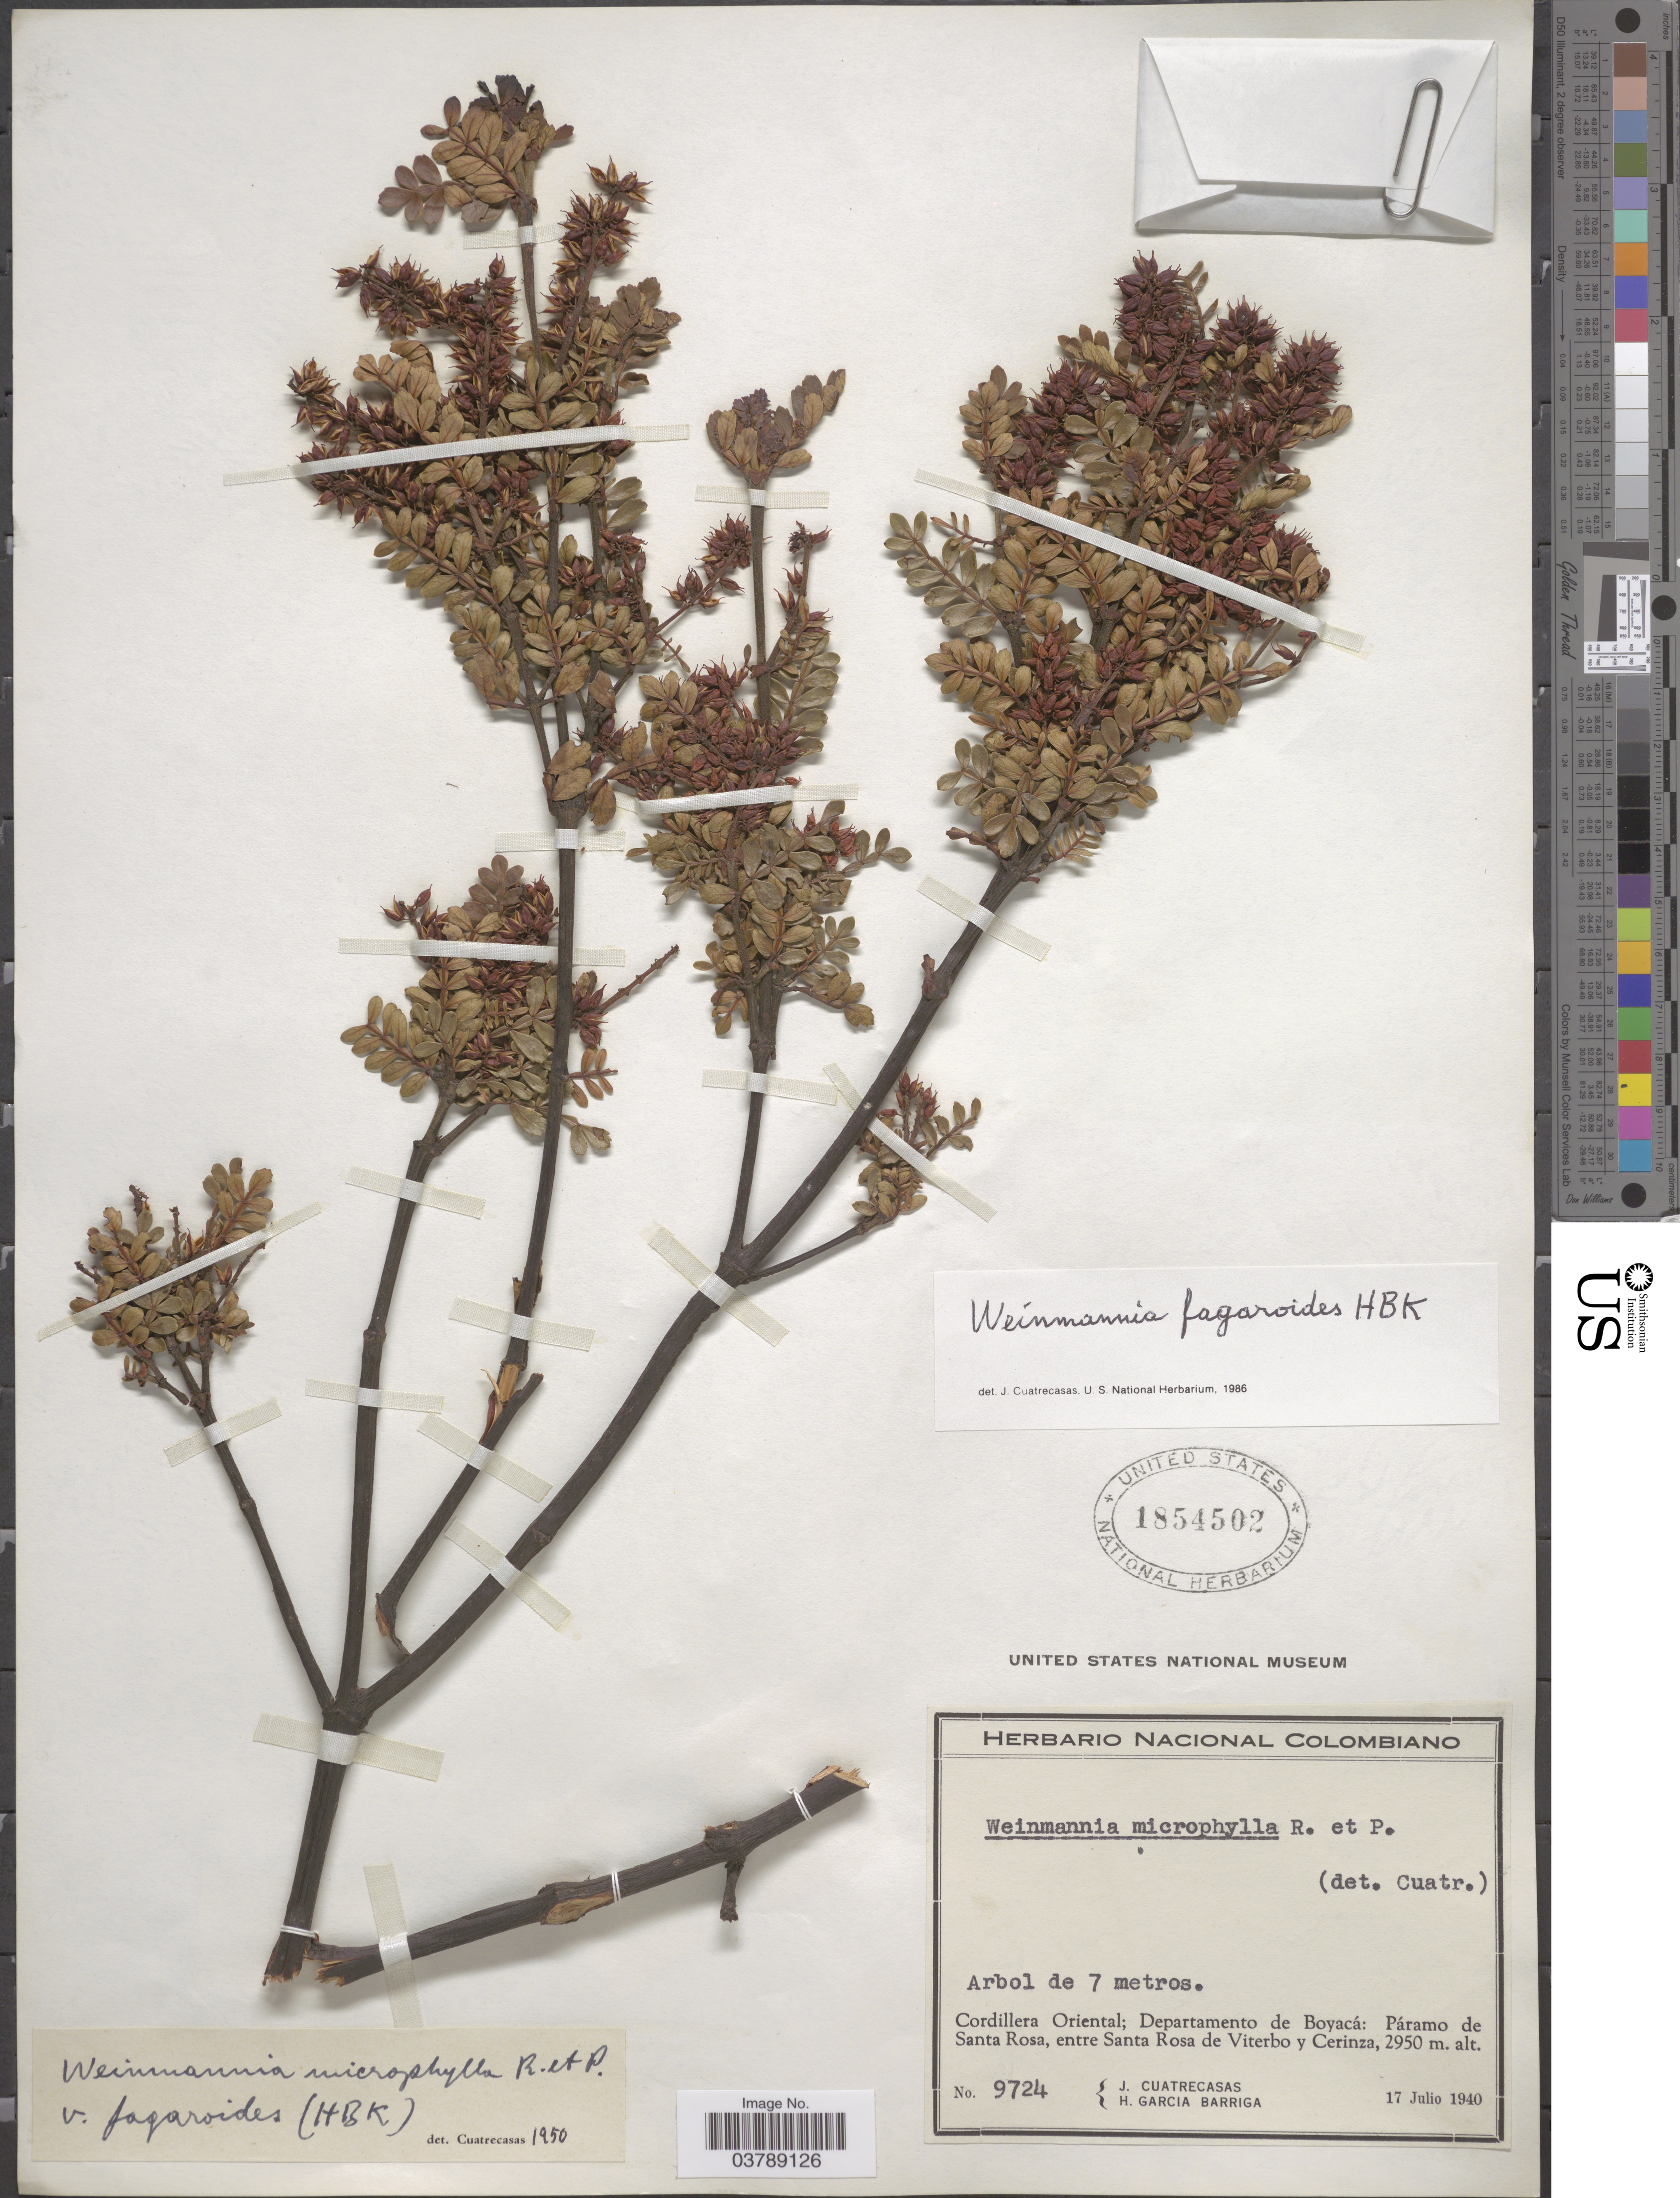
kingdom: Plantae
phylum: Tracheophyta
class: Magnoliopsida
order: Oxalidales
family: Cunoniaceae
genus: Weinmannia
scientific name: Weinmannia fagaroides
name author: Kunth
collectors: J. Cuatrecasas & H. García Barriga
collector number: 9724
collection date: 1940-07-17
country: Colombia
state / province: Boyacá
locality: Cordillera Oriental; Departamento de Boyacá: Páramo de Santa Rosa, entre Santa Rosa de Viterbo y Cerinza.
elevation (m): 2950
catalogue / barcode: US 1854502